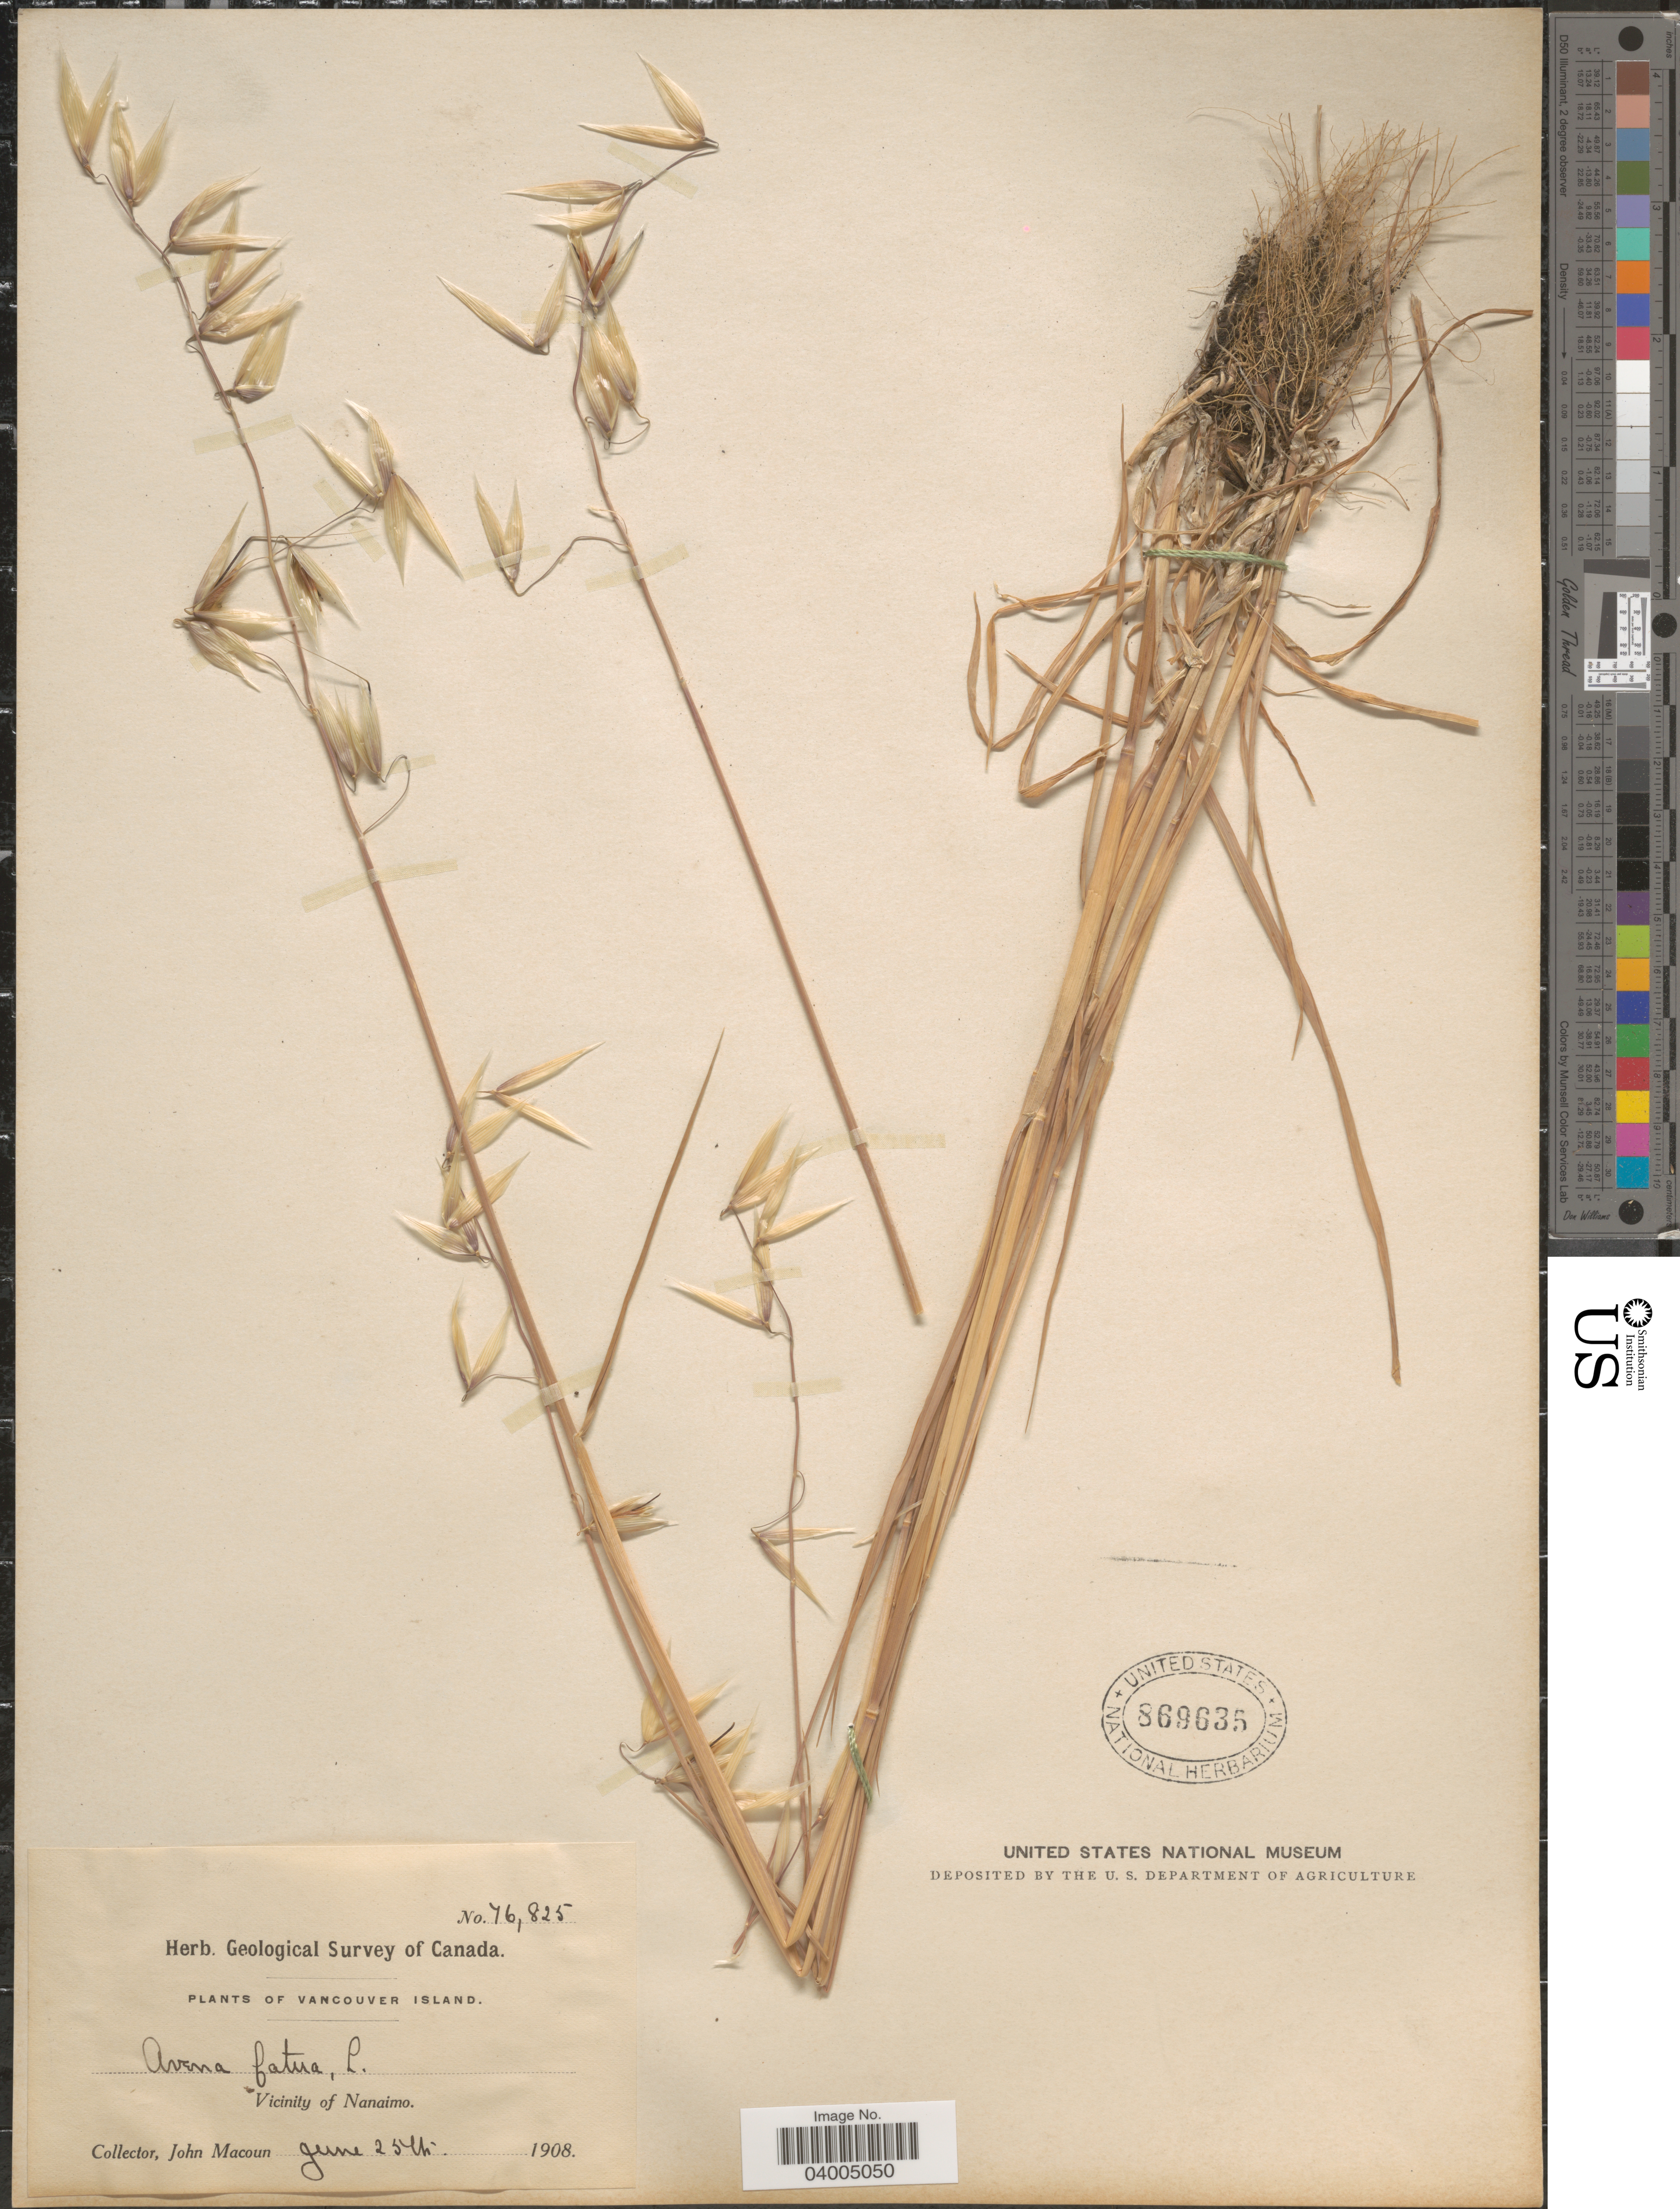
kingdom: Plantae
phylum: Tracheophyta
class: Liliopsida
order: Poales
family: Poaceae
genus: Avena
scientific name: Avena fatua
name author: L.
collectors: J. Macoun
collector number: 76825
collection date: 1908-06-25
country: Canada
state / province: British Columbia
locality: Vancouver Island. Vicinity of Nanaimo.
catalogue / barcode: US 869635